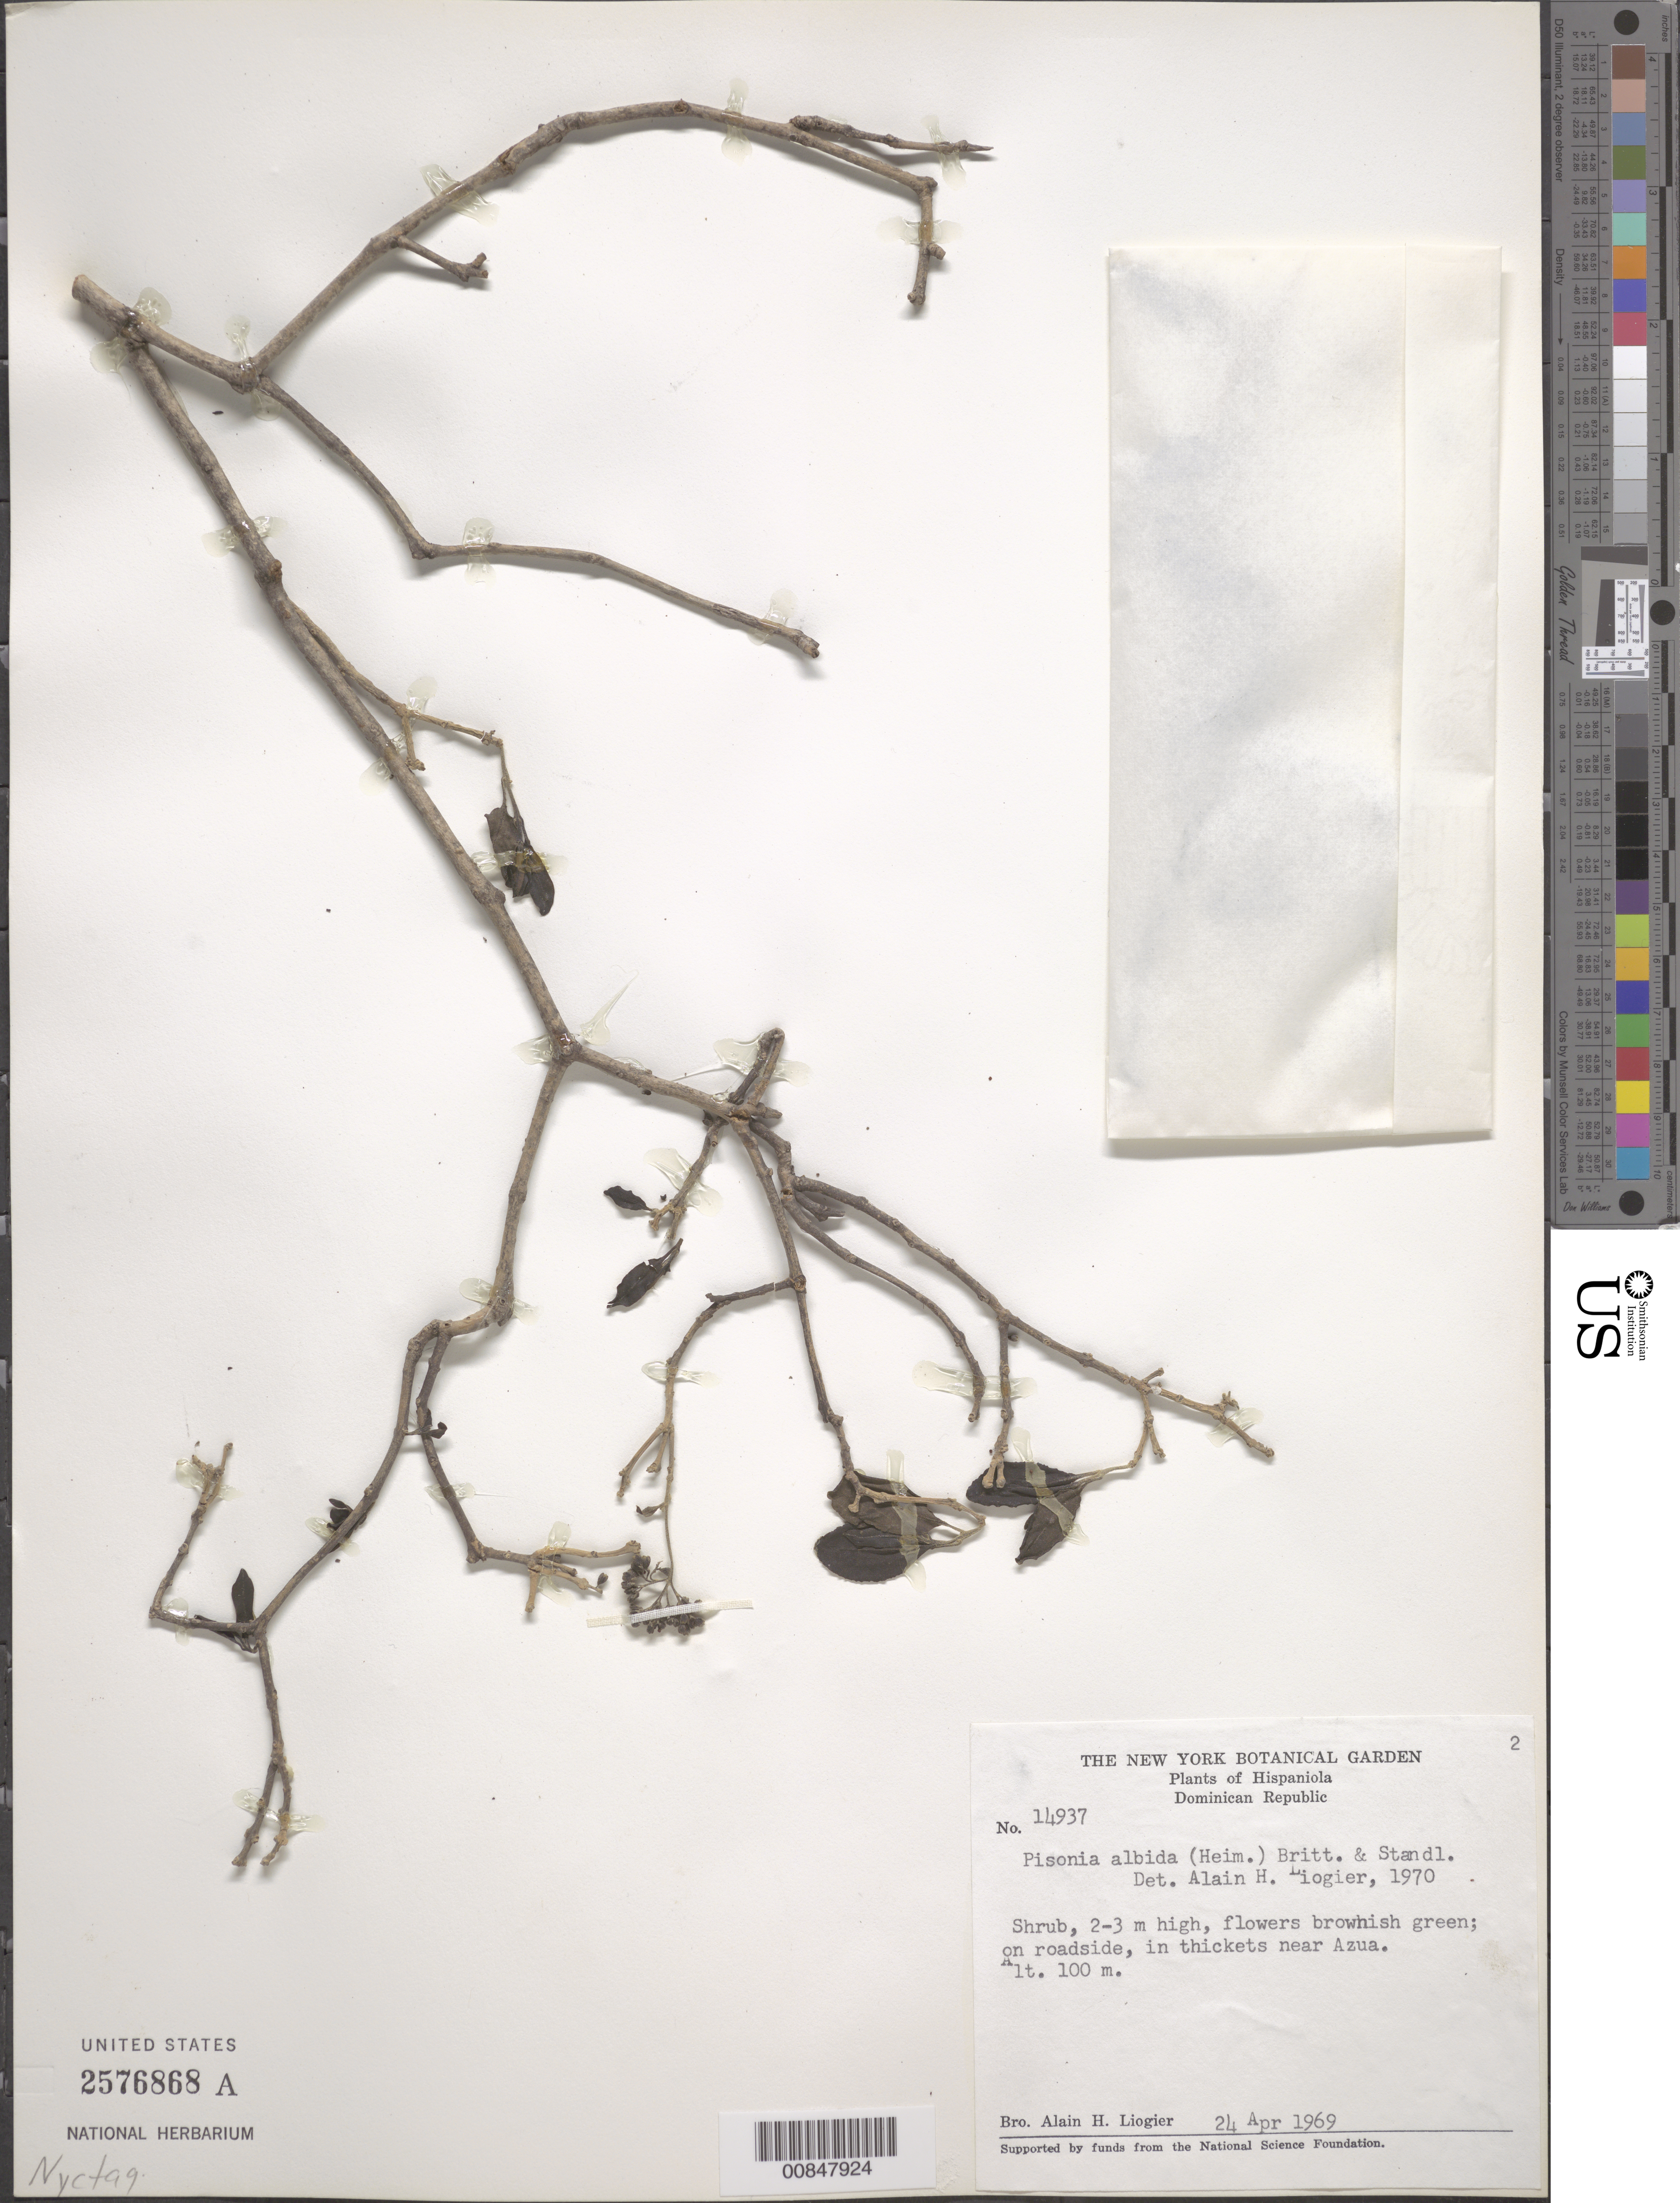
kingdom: Plantae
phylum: Tracheophyta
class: Magnoliopsida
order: Caryophyllales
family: Nyctaginaceae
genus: Pisonia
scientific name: Pisonia albida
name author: (Heimerl) Britton ex Standl.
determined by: Liogier, Alain H.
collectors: A. H. Liogier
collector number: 14937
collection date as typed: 24 Apr 1969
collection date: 1969-04-24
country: Dominican Republic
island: Hispaniola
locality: Near Azua.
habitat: On roadside, in thickets.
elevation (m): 100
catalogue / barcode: US 2576868A